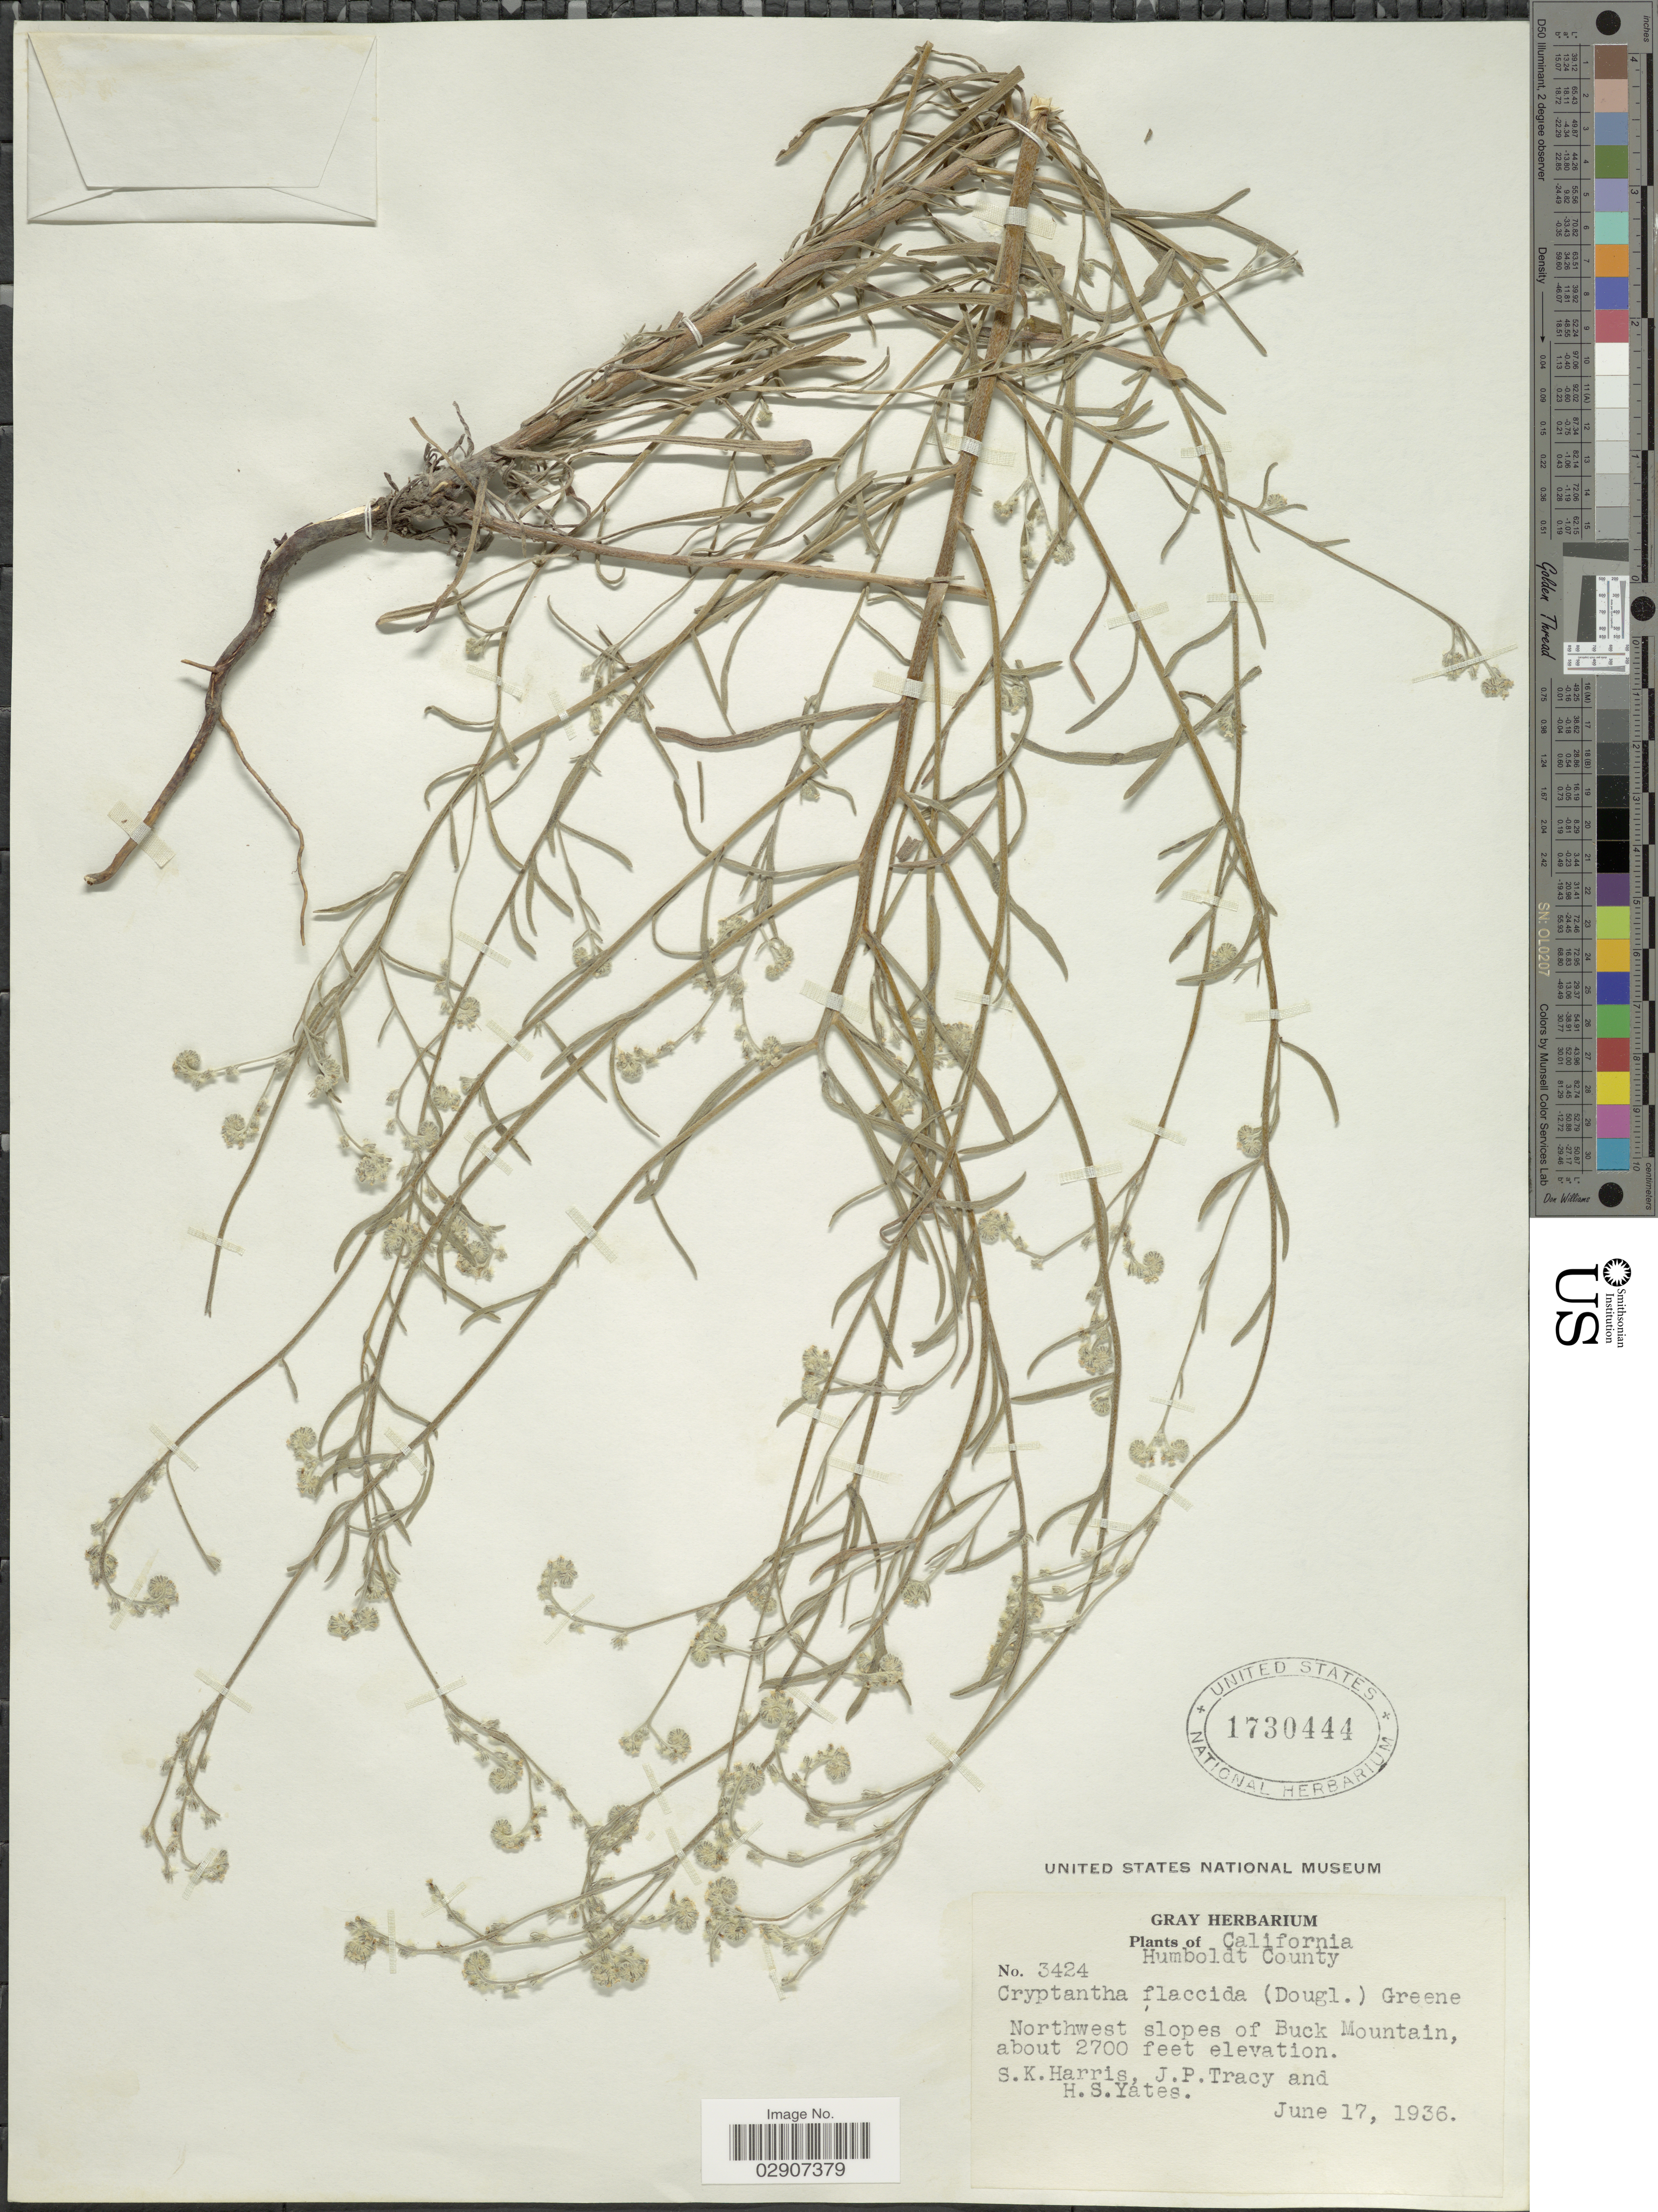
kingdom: Plantae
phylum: Tracheophyta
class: Magnoliopsida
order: Boraginales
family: Boraginaceae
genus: Cryptantha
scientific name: Cryptantha flaccida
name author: (Douglas ex Lehm.) Greene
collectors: S. K. Harris, J. Tracy & H. S. Yates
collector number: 3424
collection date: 1936-06-17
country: United States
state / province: California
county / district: Humboldt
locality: Humboldt County, Northwest slopes of Buck Mountain.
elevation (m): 823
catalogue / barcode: US 1730444